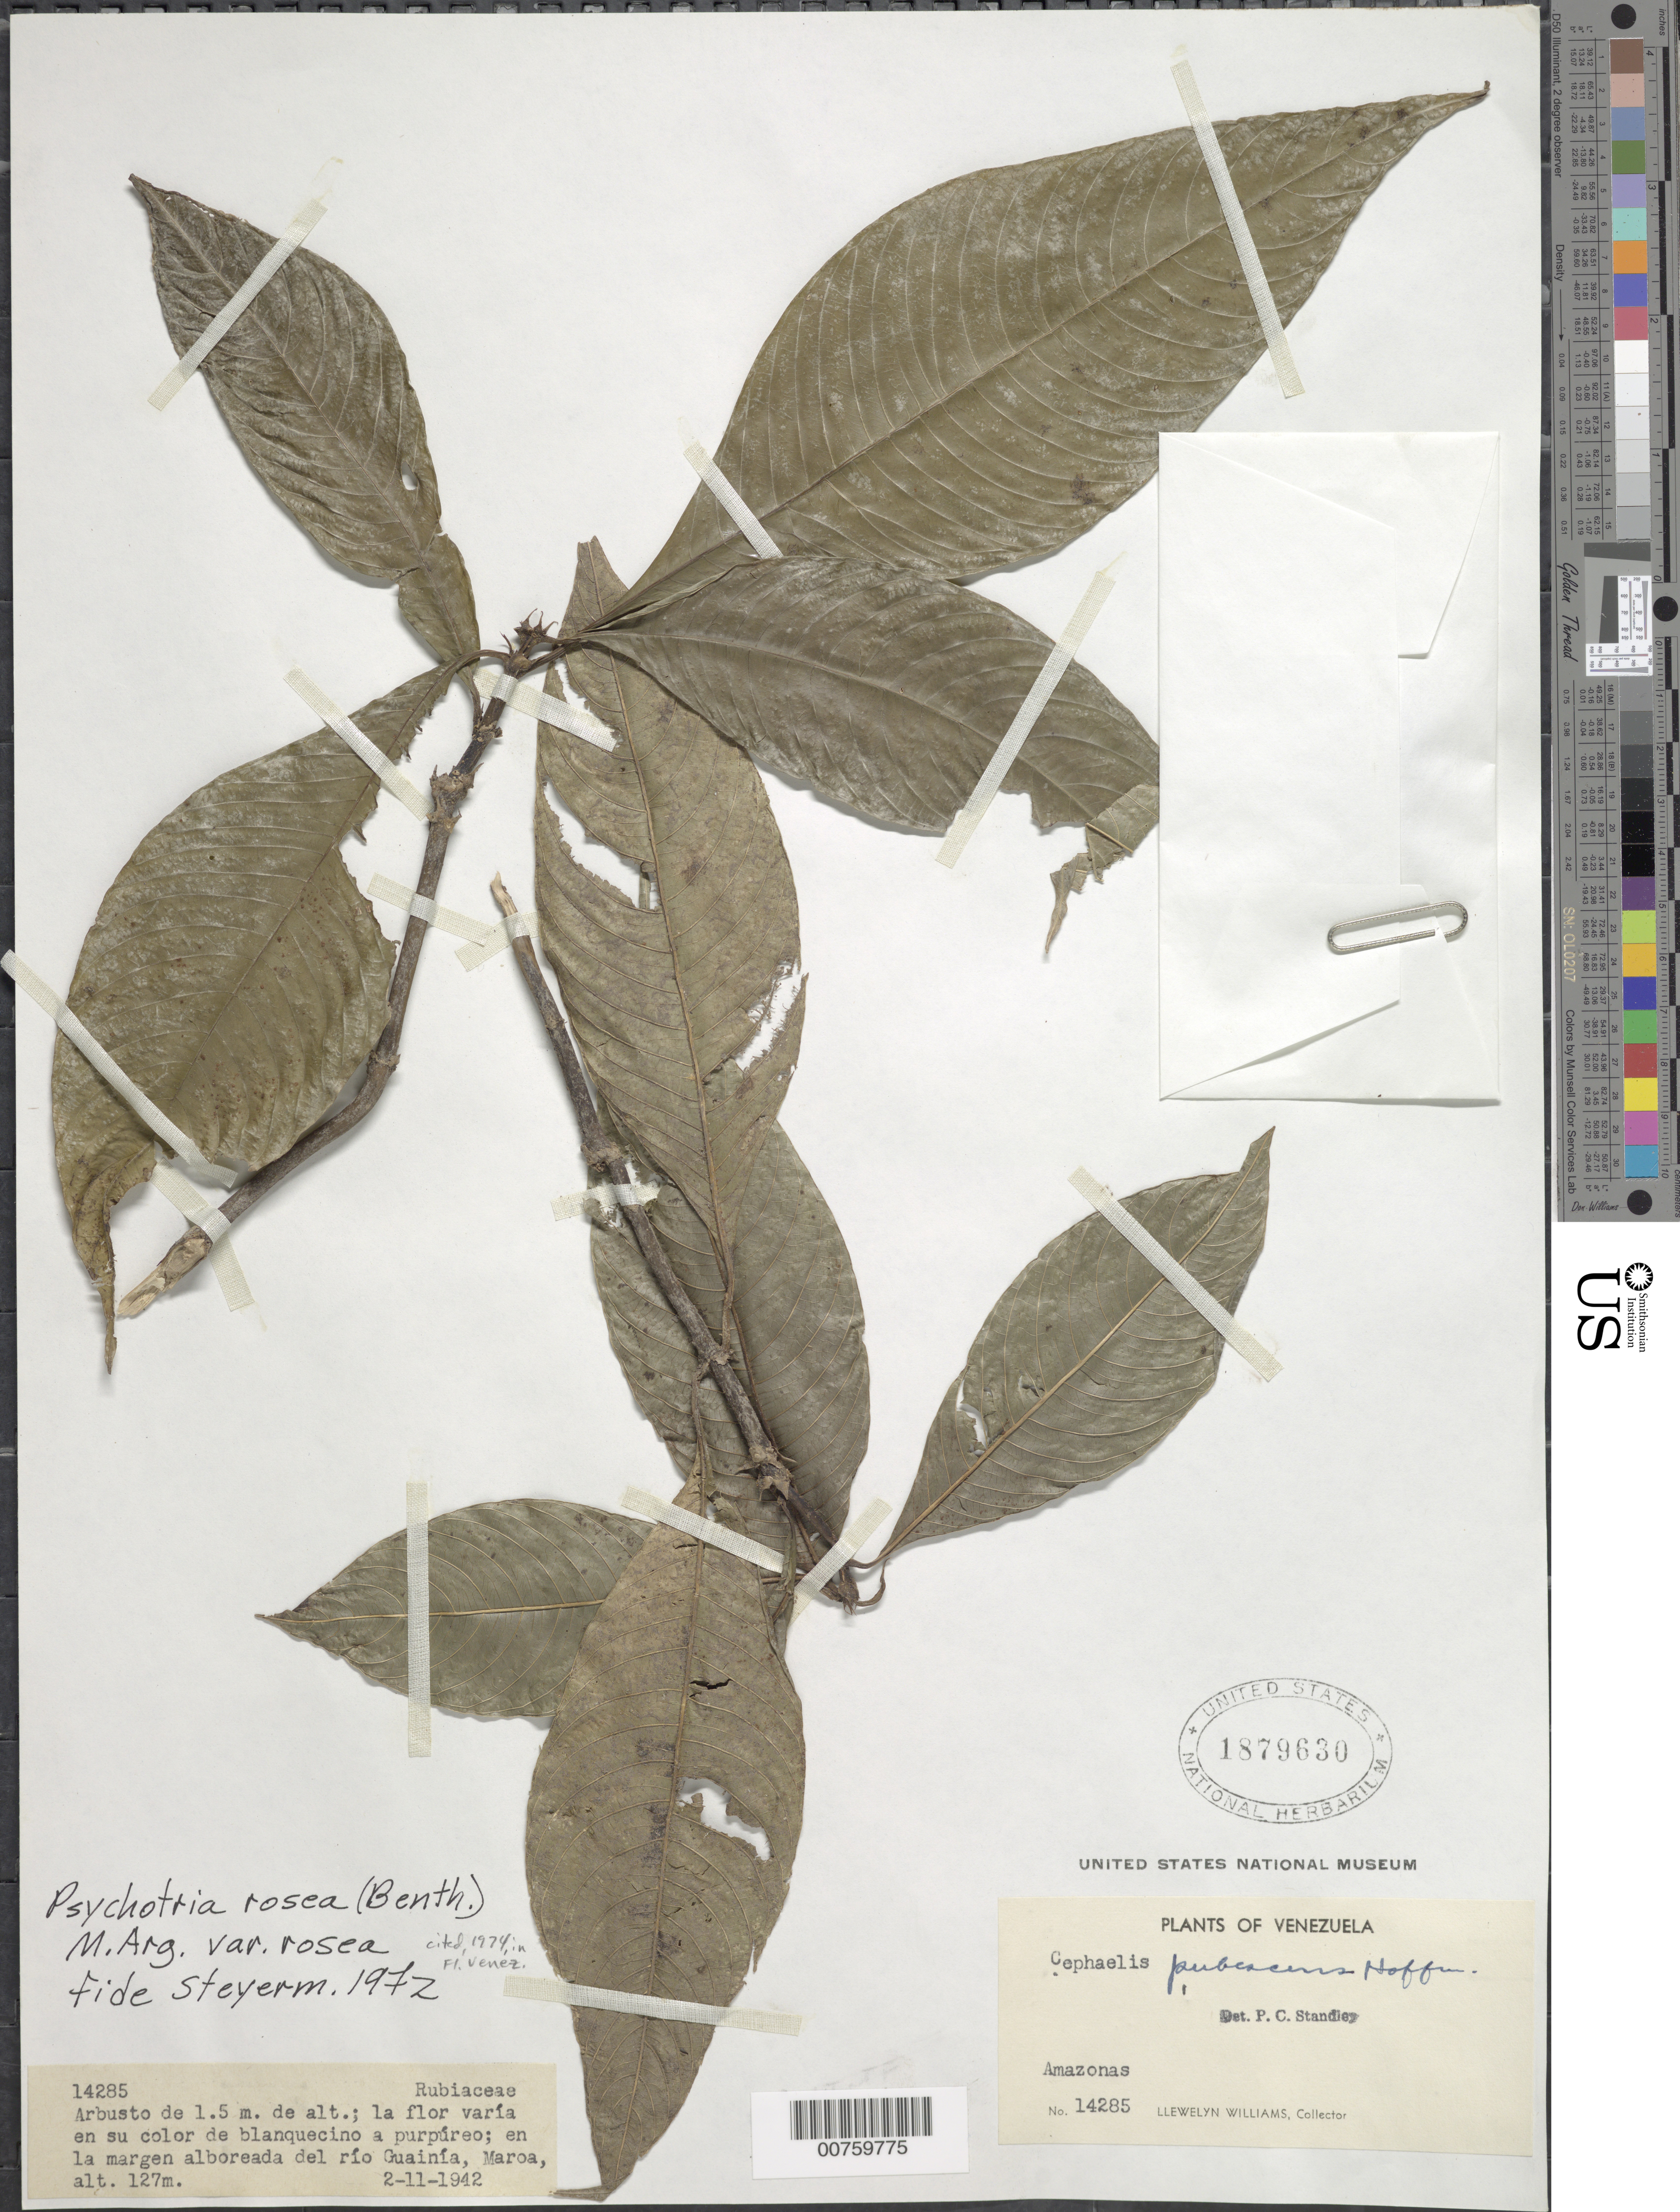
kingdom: Plantae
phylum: Tracheophyta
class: Magnoliopsida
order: Gentianales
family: Rubiaceae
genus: Psychotria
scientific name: Psychotria rosea var. rosea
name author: (Benth.) Müll. Arg.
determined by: Steyermark, Julian A., (VEN)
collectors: Ll. Williams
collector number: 14285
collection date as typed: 11-Feb-42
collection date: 1942-02-11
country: Venezuela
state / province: Amazonas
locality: Maroa, Río Guainía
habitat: Margen arboraeda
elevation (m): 127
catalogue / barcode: US 1879630